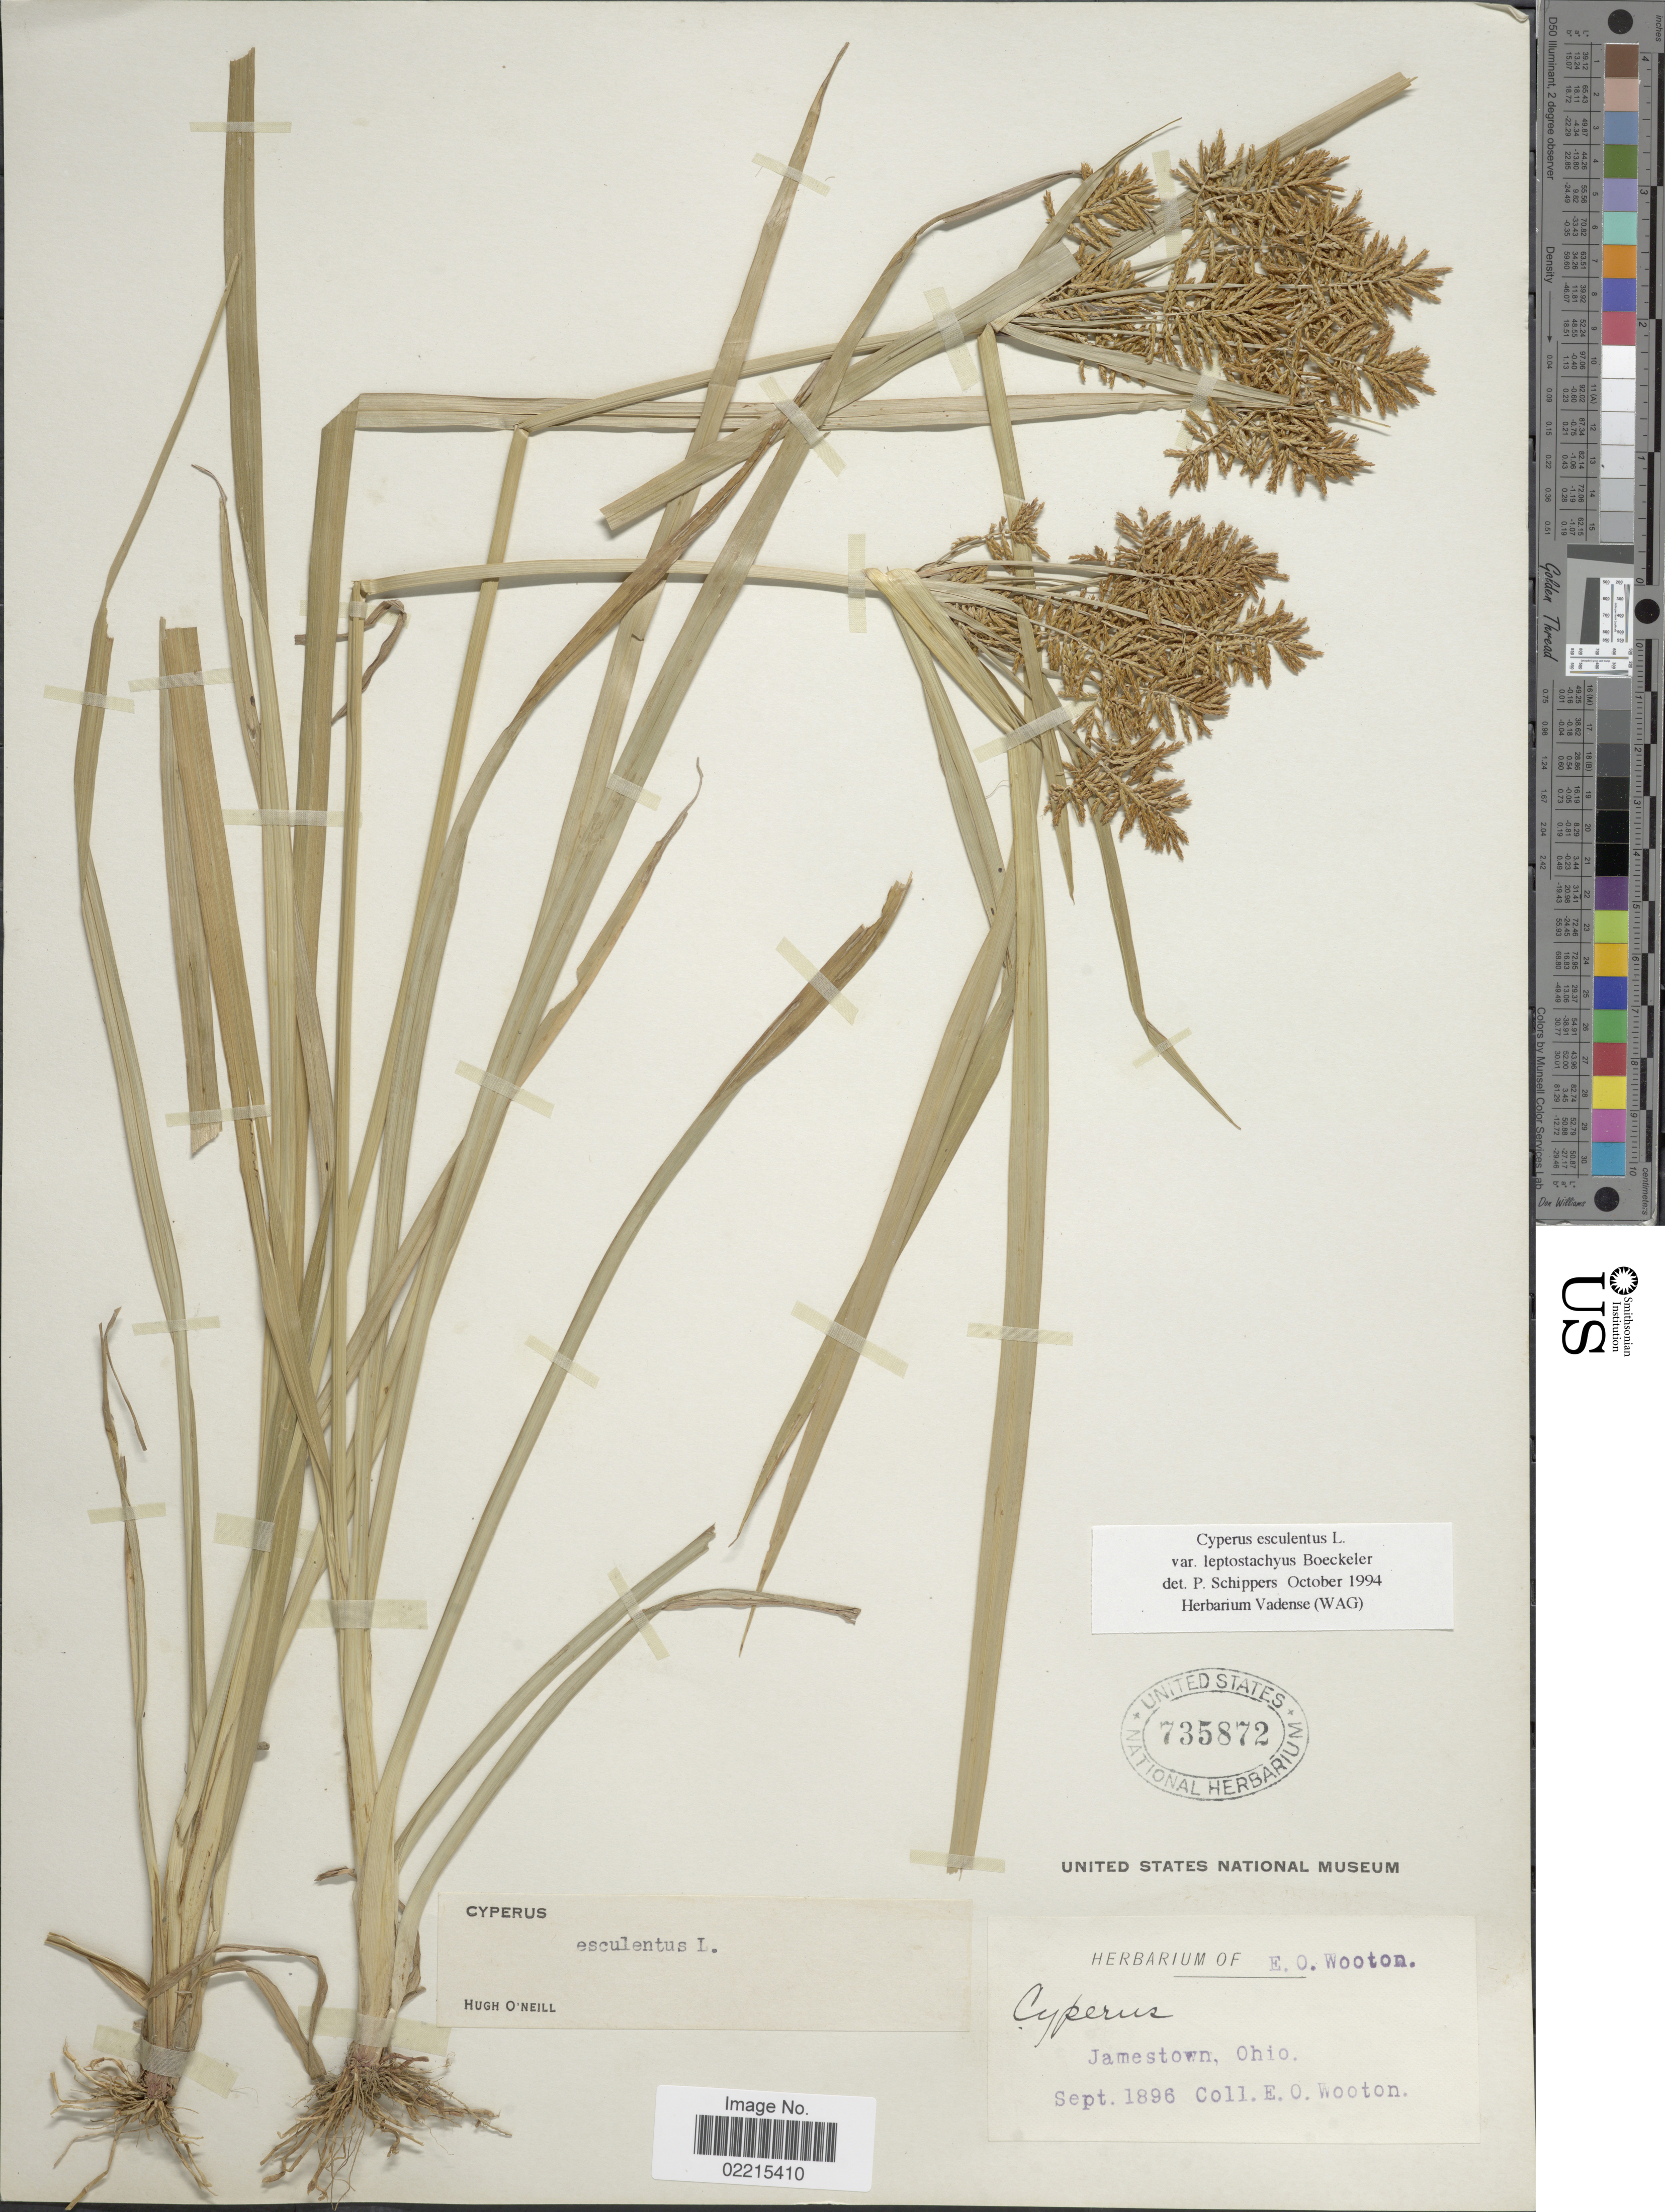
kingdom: Plantae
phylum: Tracheophyta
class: Liliopsida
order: Poales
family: Cyperaceae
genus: Cyperus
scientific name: Cyperus esculentus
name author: L.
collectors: E. O. Wooton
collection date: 1896-09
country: United States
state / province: Ohio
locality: Jamestown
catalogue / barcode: US 735872